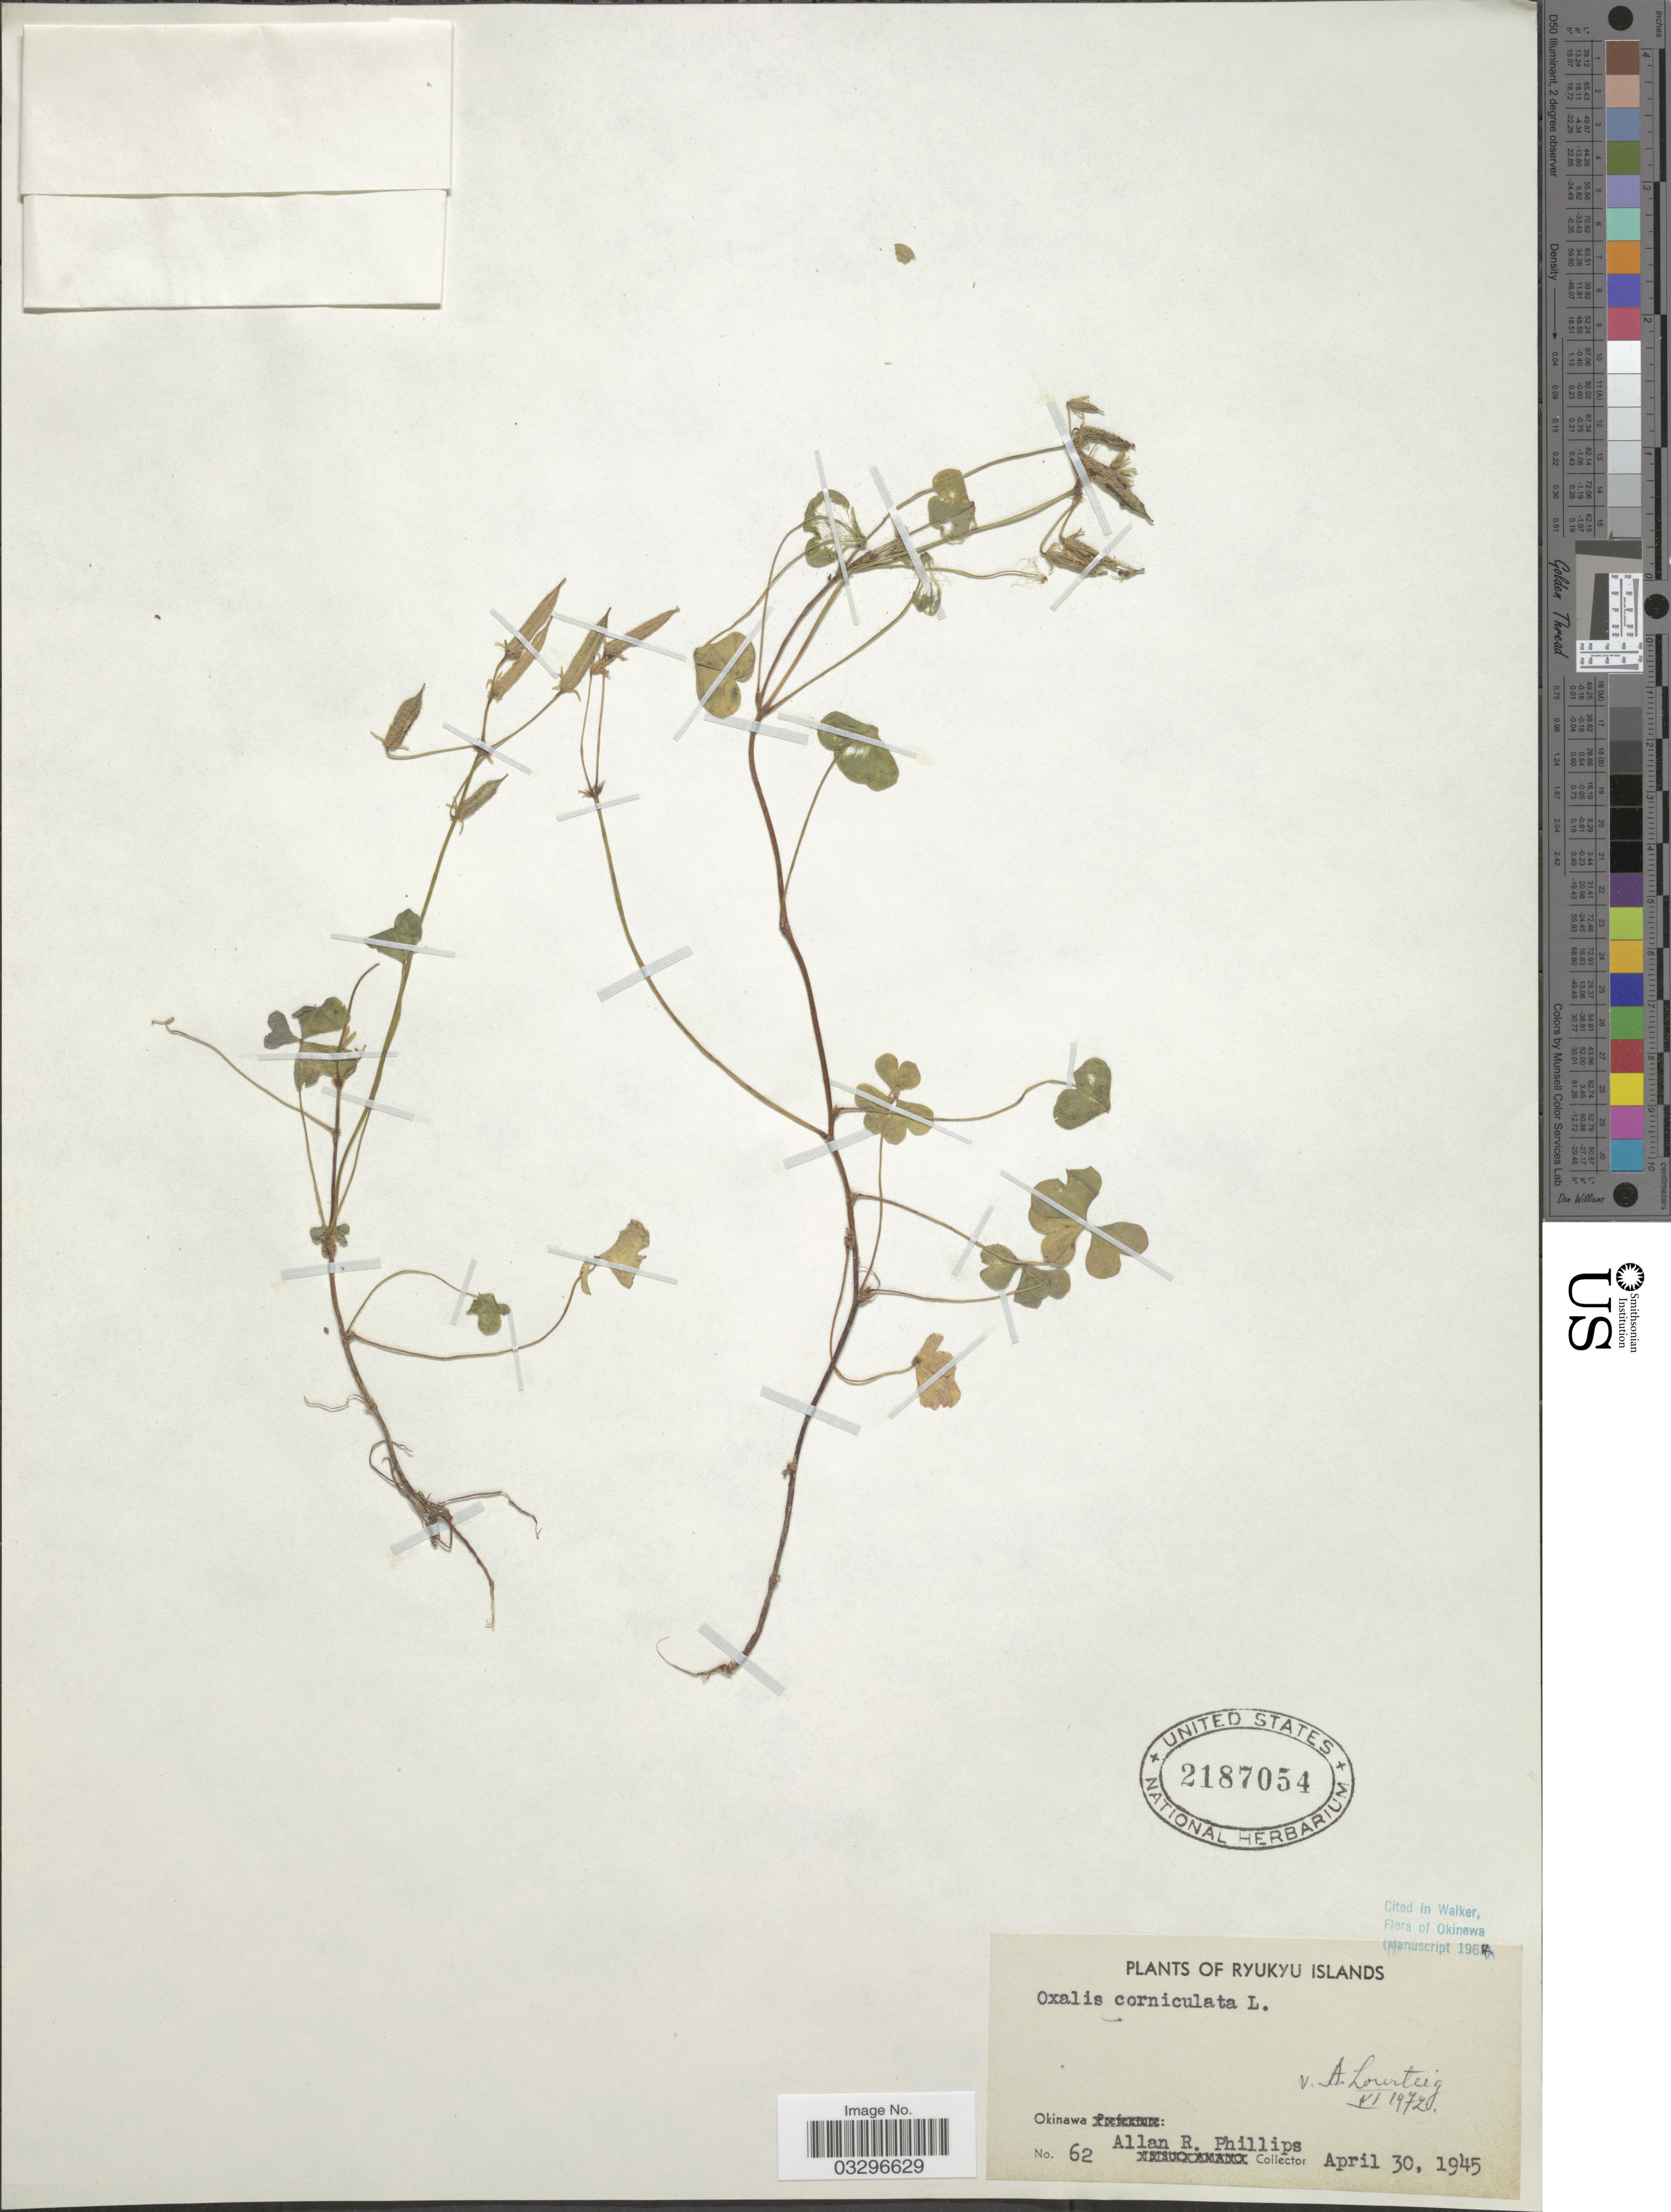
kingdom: Plantae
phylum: Tracheophyta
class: Magnoliopsida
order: Oxalidales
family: Oxalidaceae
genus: Oxalis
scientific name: Oxalis corniculata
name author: L.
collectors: A. R. Phillips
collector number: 62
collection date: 1945-04-30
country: Japan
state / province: Okinawa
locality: Ryukyu Islands, Okinawa.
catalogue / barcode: US 2187054